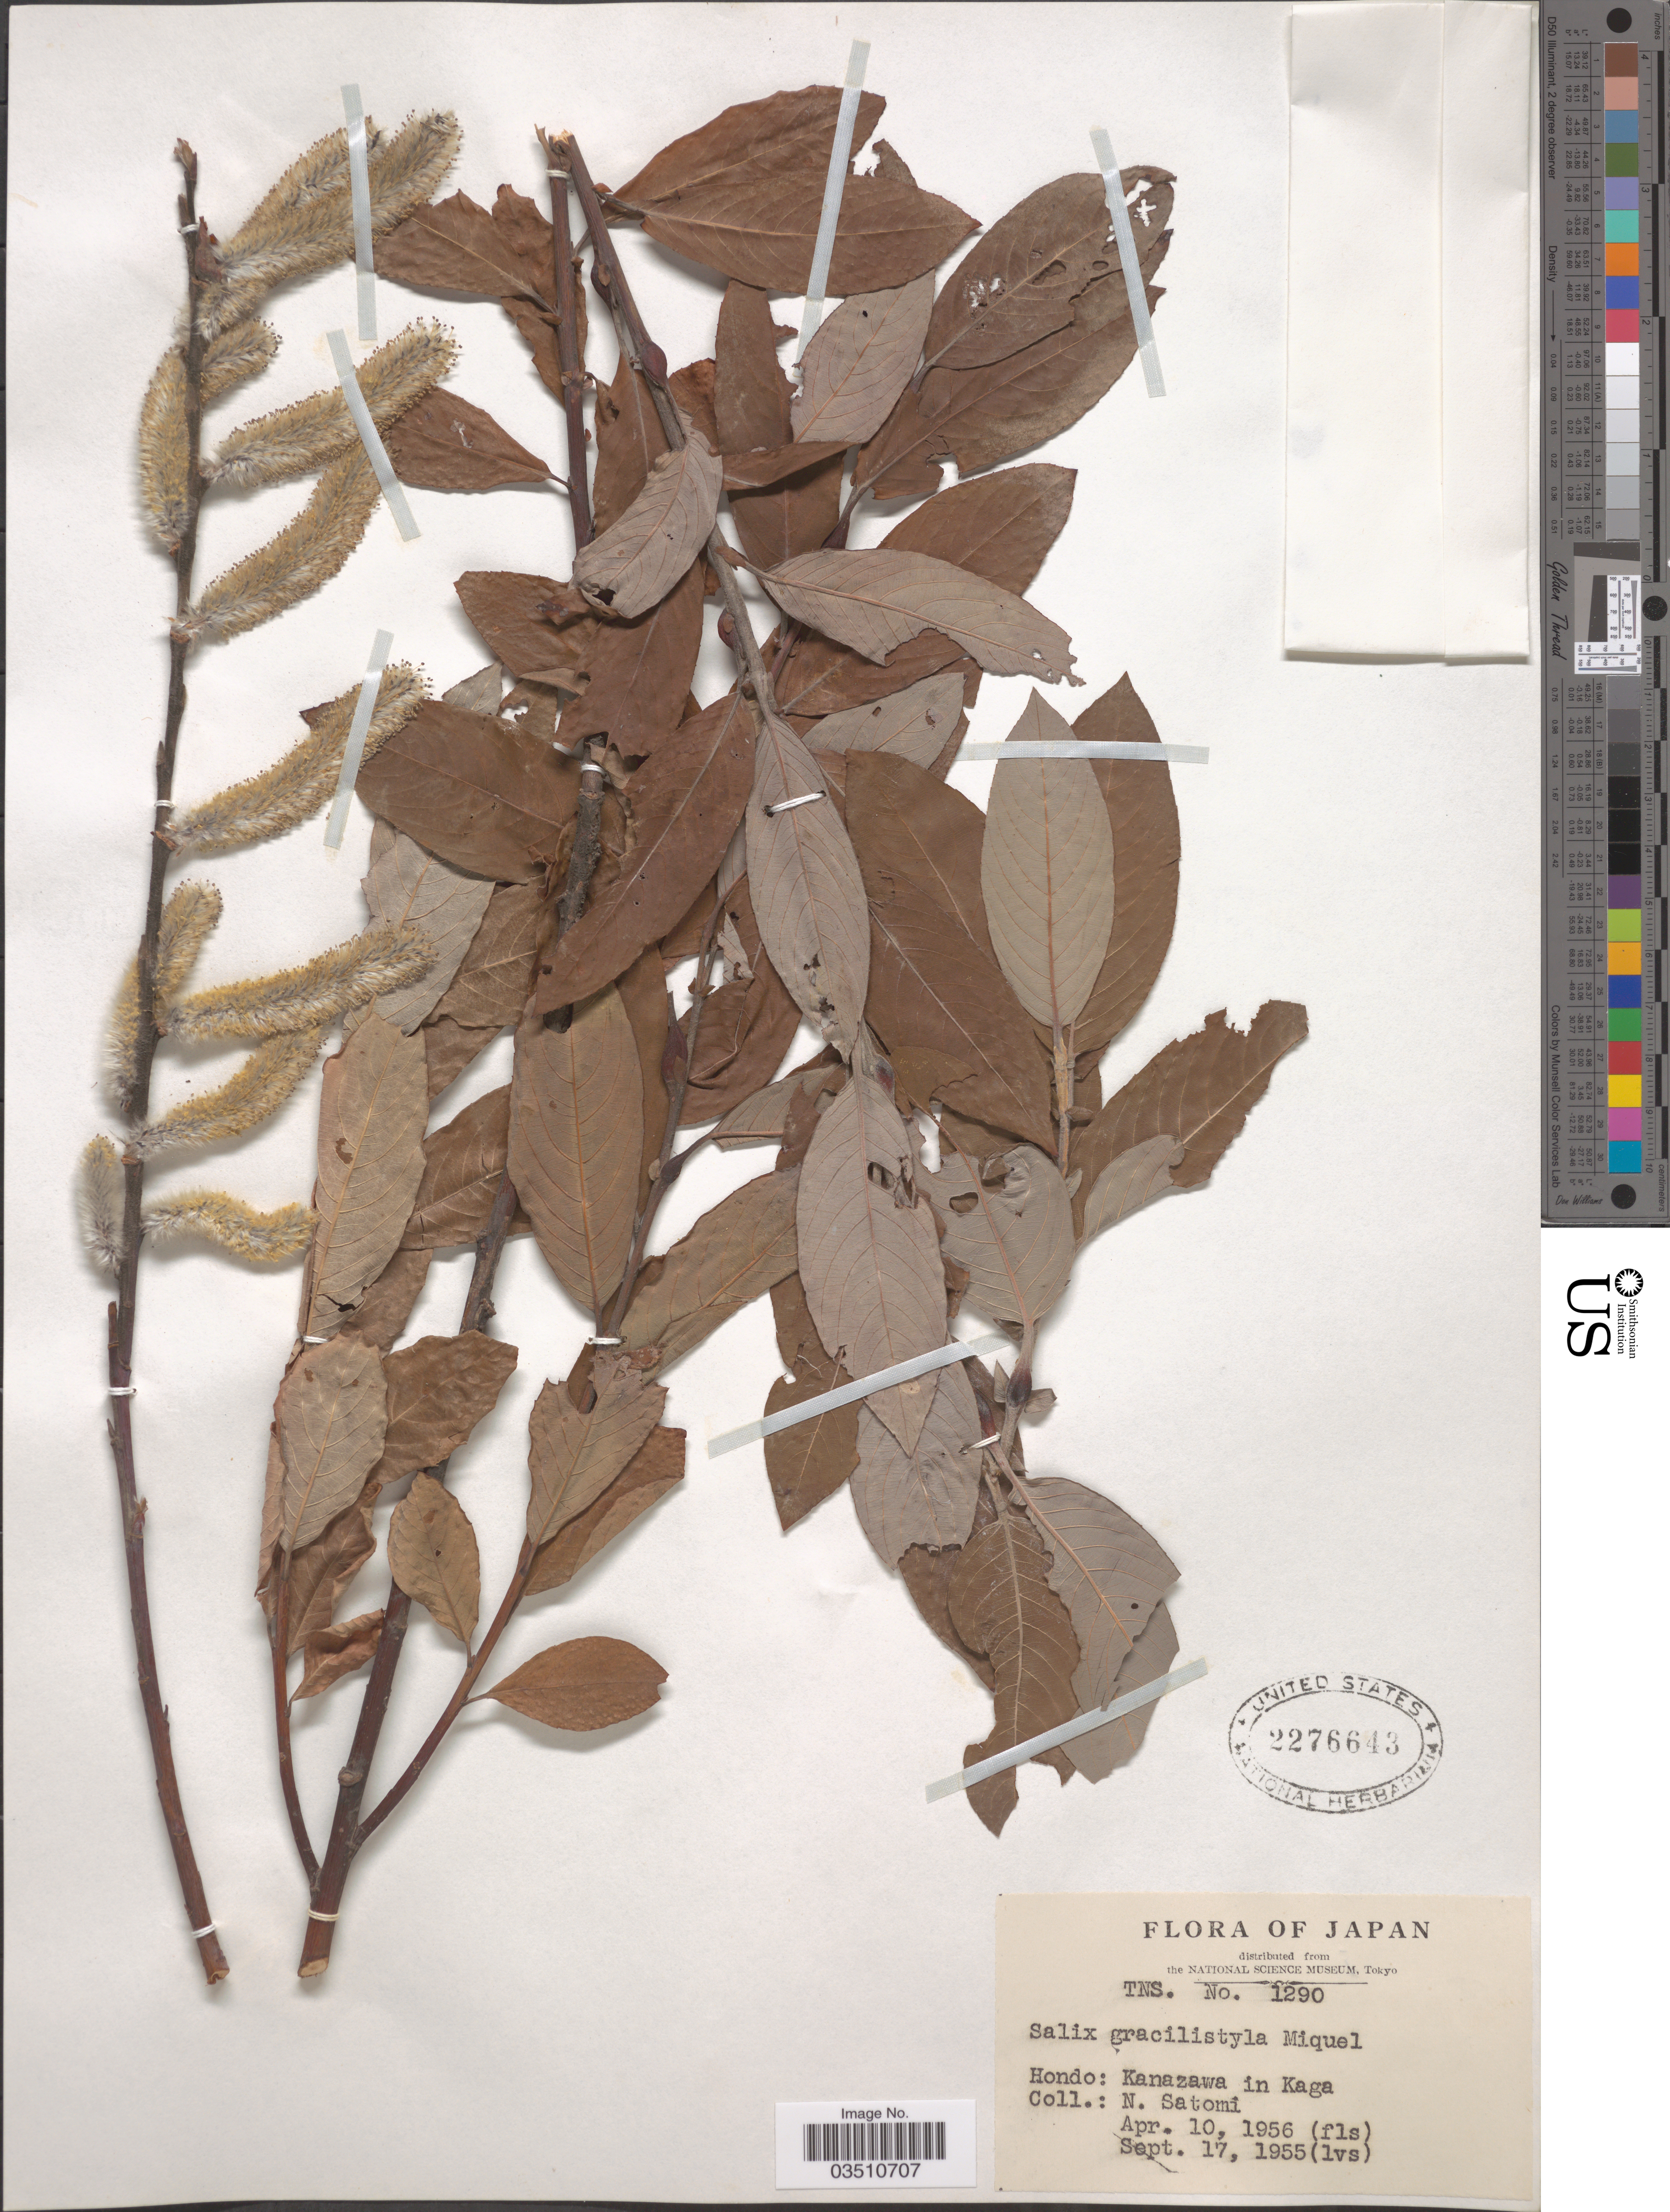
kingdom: Plantae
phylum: Tracheophyta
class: Magnoliopsida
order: Malpighiales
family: Salicaceae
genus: Salix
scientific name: Salix gracilistyla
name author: Miq.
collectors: N. Satomi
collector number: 1290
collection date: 1955-09-17/1956-04-10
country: Japan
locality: Hondo: Kanazawa in Kaga.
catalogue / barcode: US 2276643